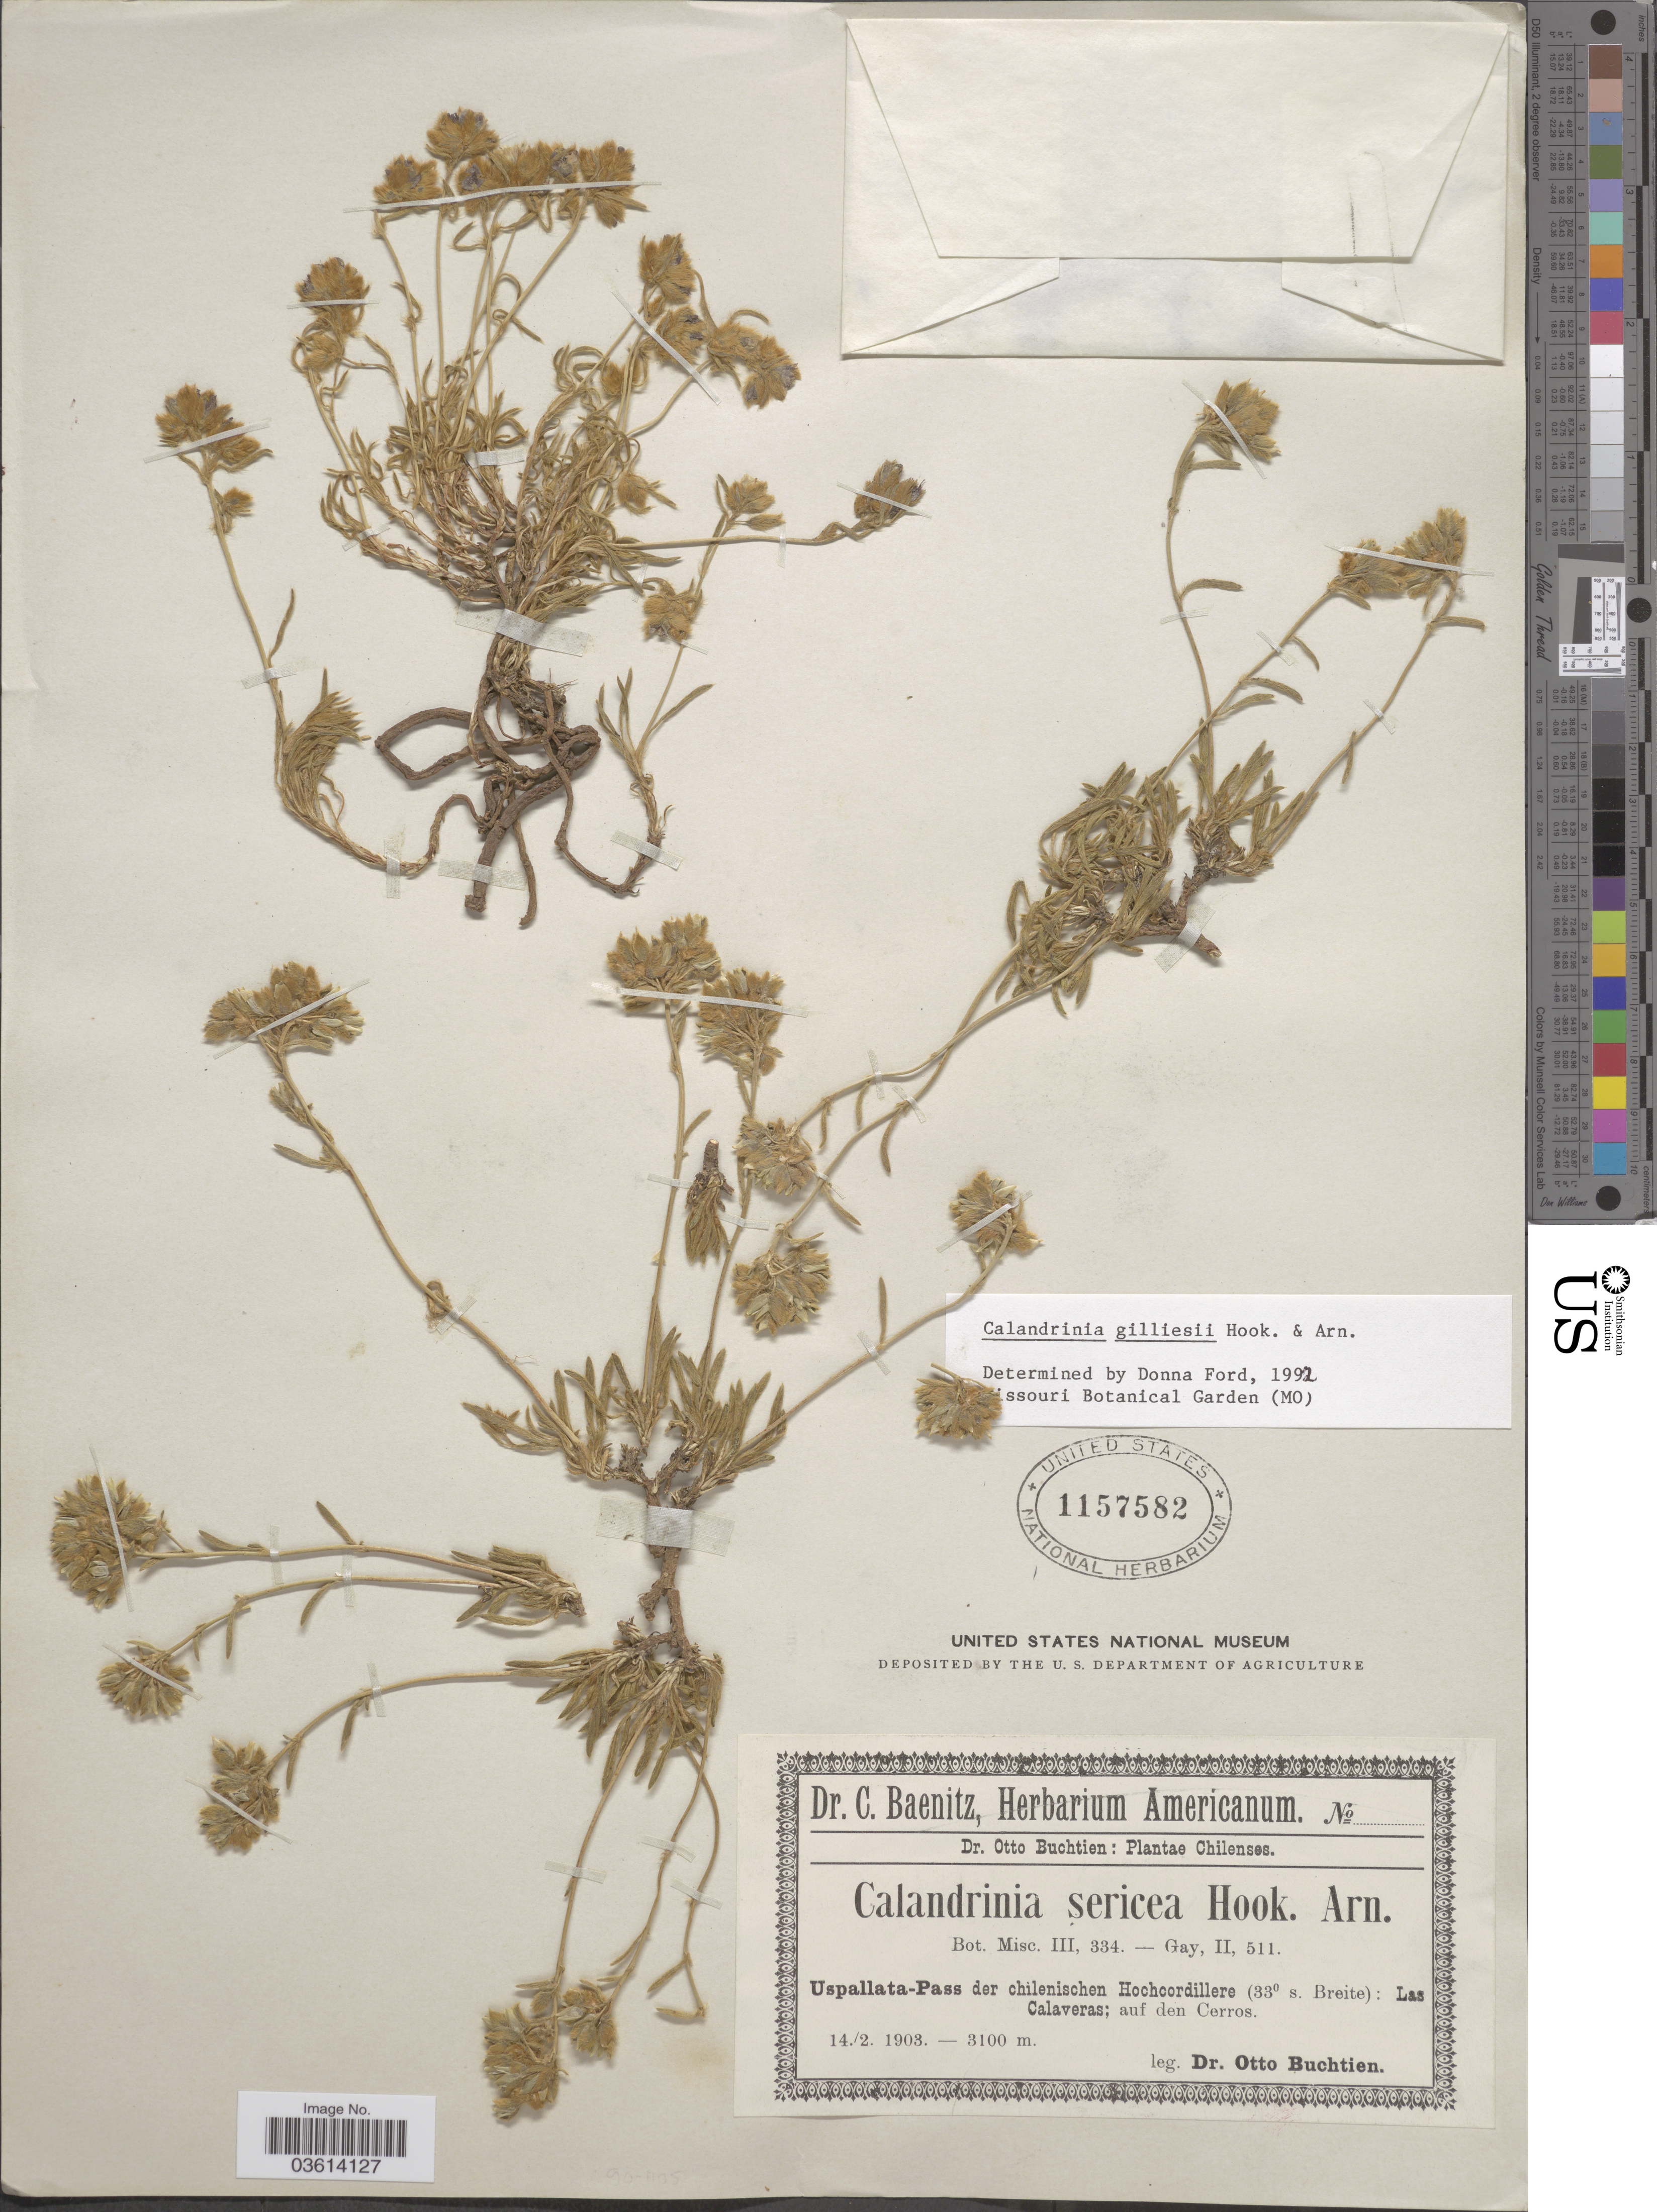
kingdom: Plantae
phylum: Tracheophyta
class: Magnoliopsida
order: Caryophyllales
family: Montiaceae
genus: Montiopsis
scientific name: Montiopsis gilliesii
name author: (Hook. & Arn.) D.I. Ford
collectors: O. Buchtien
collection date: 1903-02-14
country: Chile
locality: Uspallata-Pass der chilenischen Hochcordillere (33° s. Breite): Las Calaveras; auf den Cerros.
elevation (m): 3100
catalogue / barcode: US 1157582